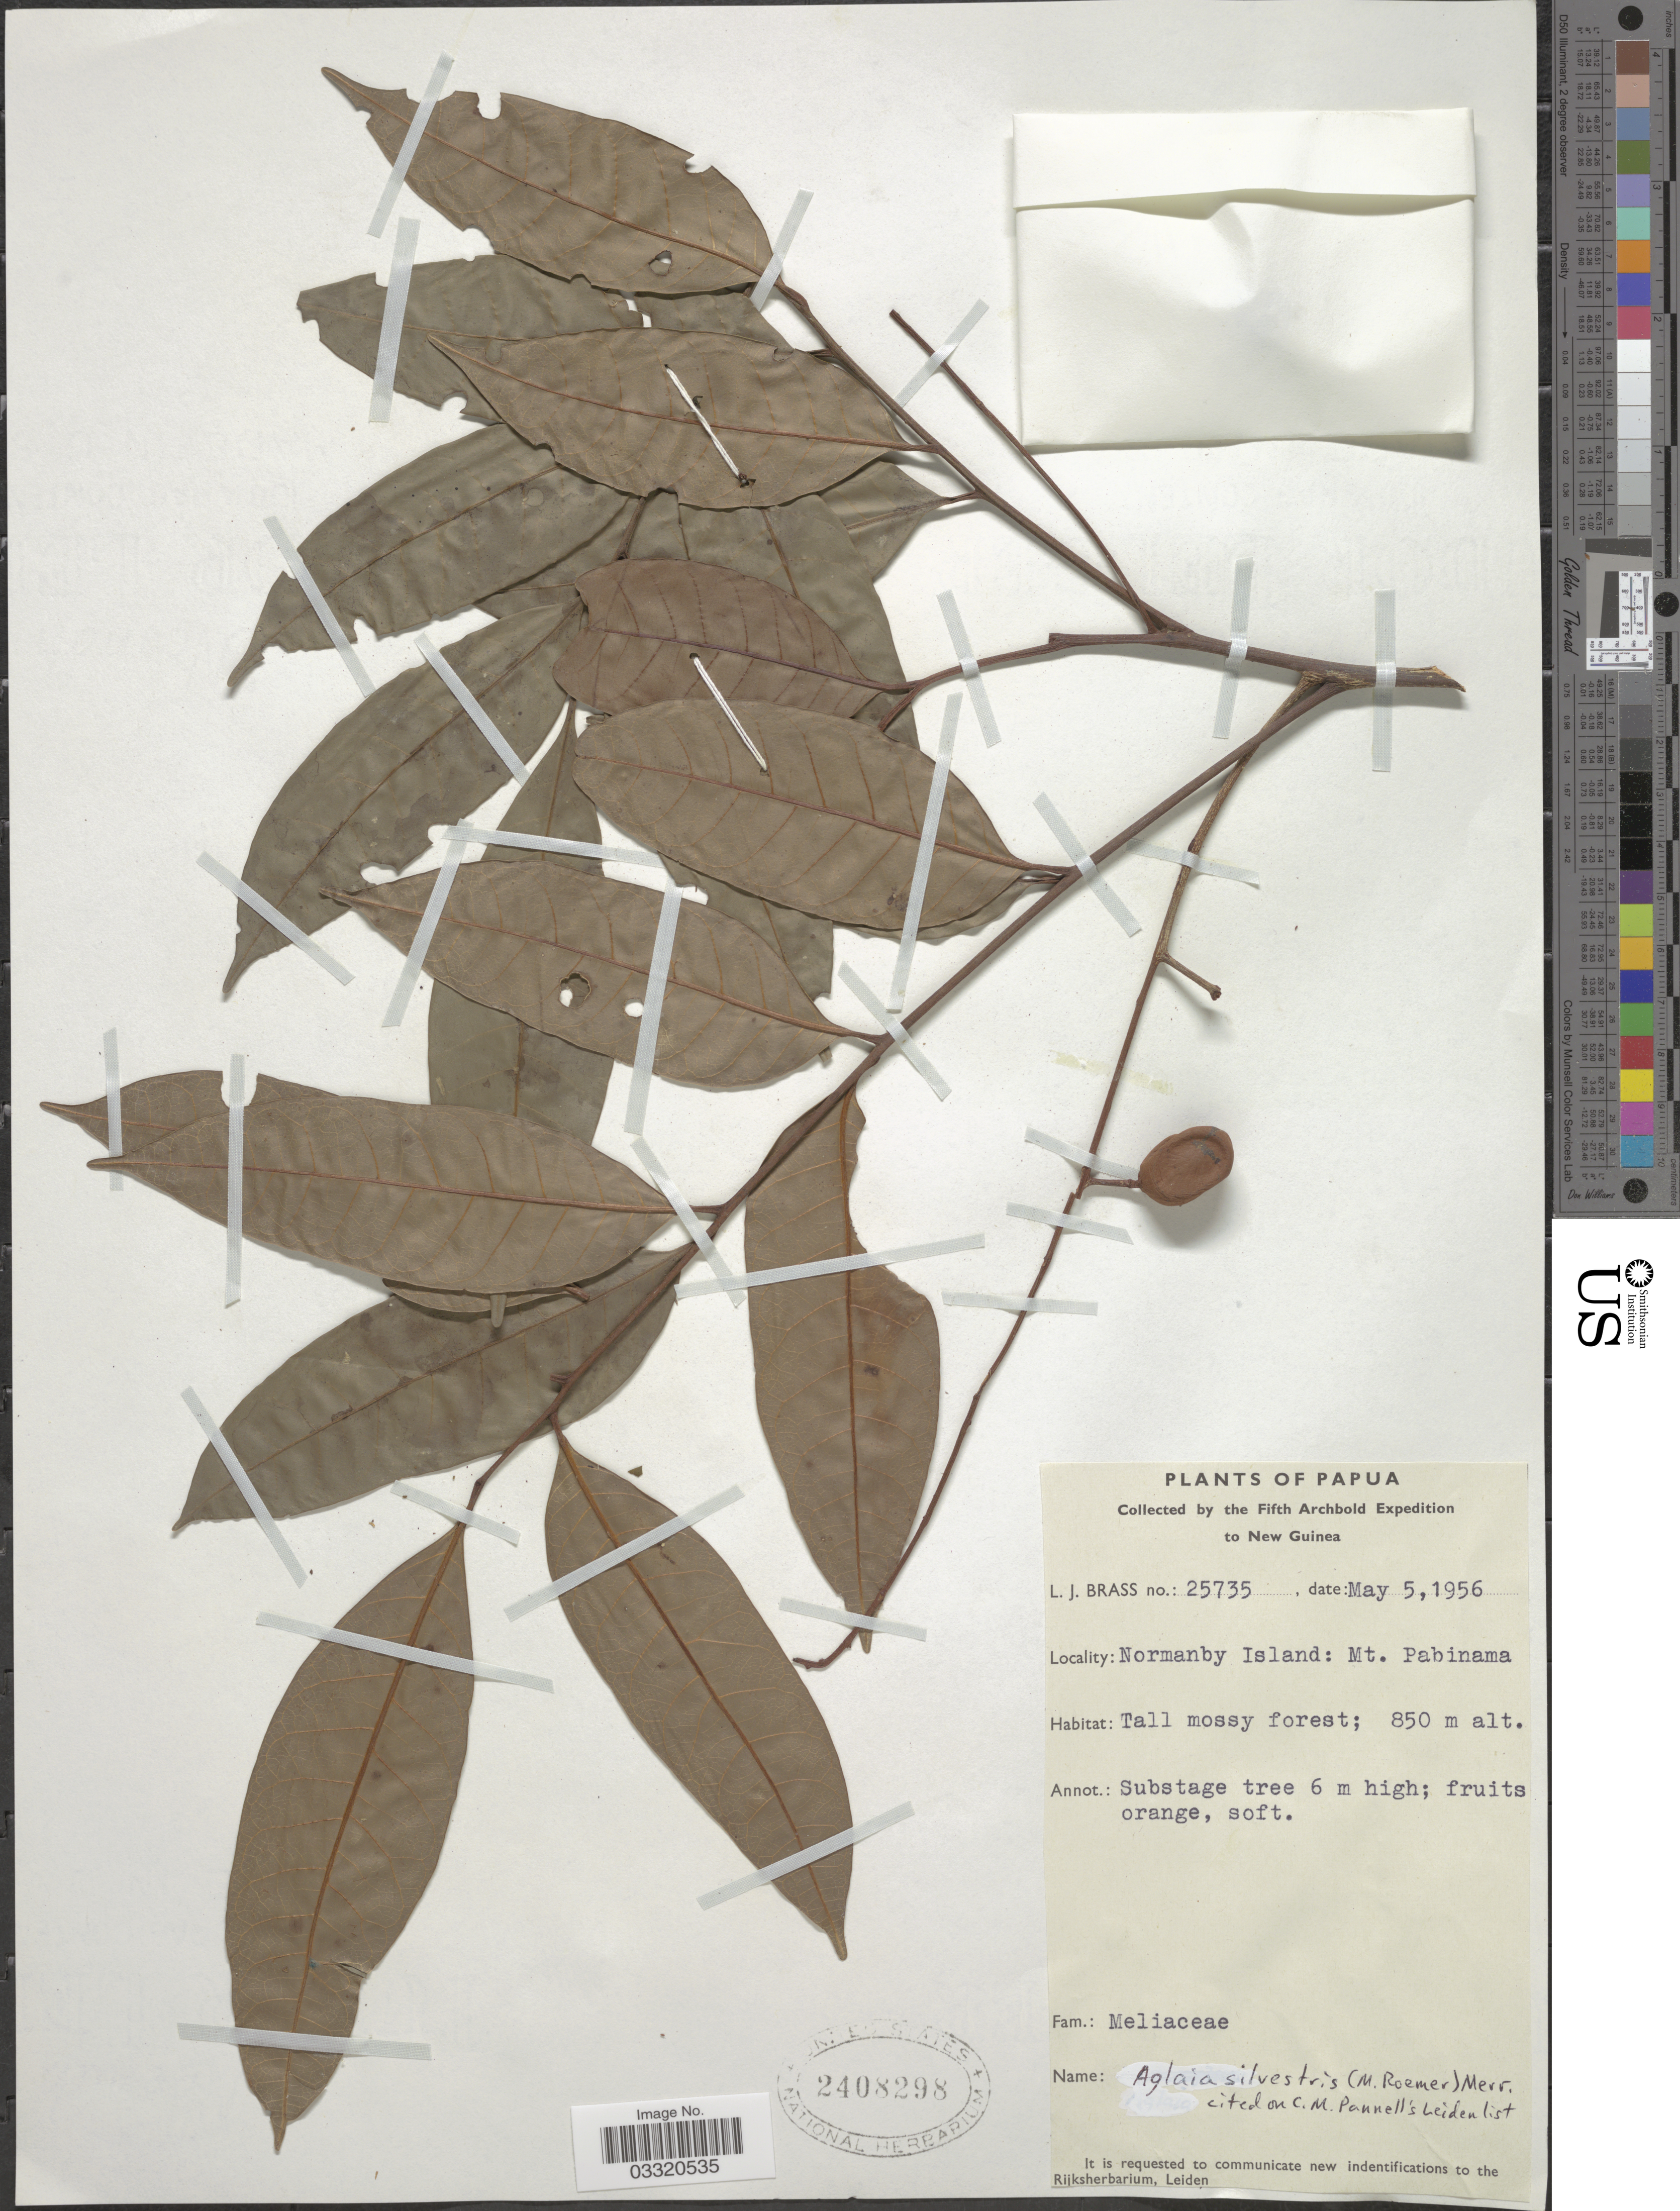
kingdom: Plantae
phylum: Tracheophyta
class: Magnoliopsida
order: Sapindales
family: Meliaceae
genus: Aglaia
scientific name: Aglaia silvestris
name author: (M. Roem.) Merr.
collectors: L. J. Brass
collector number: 25735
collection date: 1956-05-05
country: Papua New Guinea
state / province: Milne Bay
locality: Papua. New Guinea. Normanby Island: Mt. Pabinama.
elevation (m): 850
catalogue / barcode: US 3408298